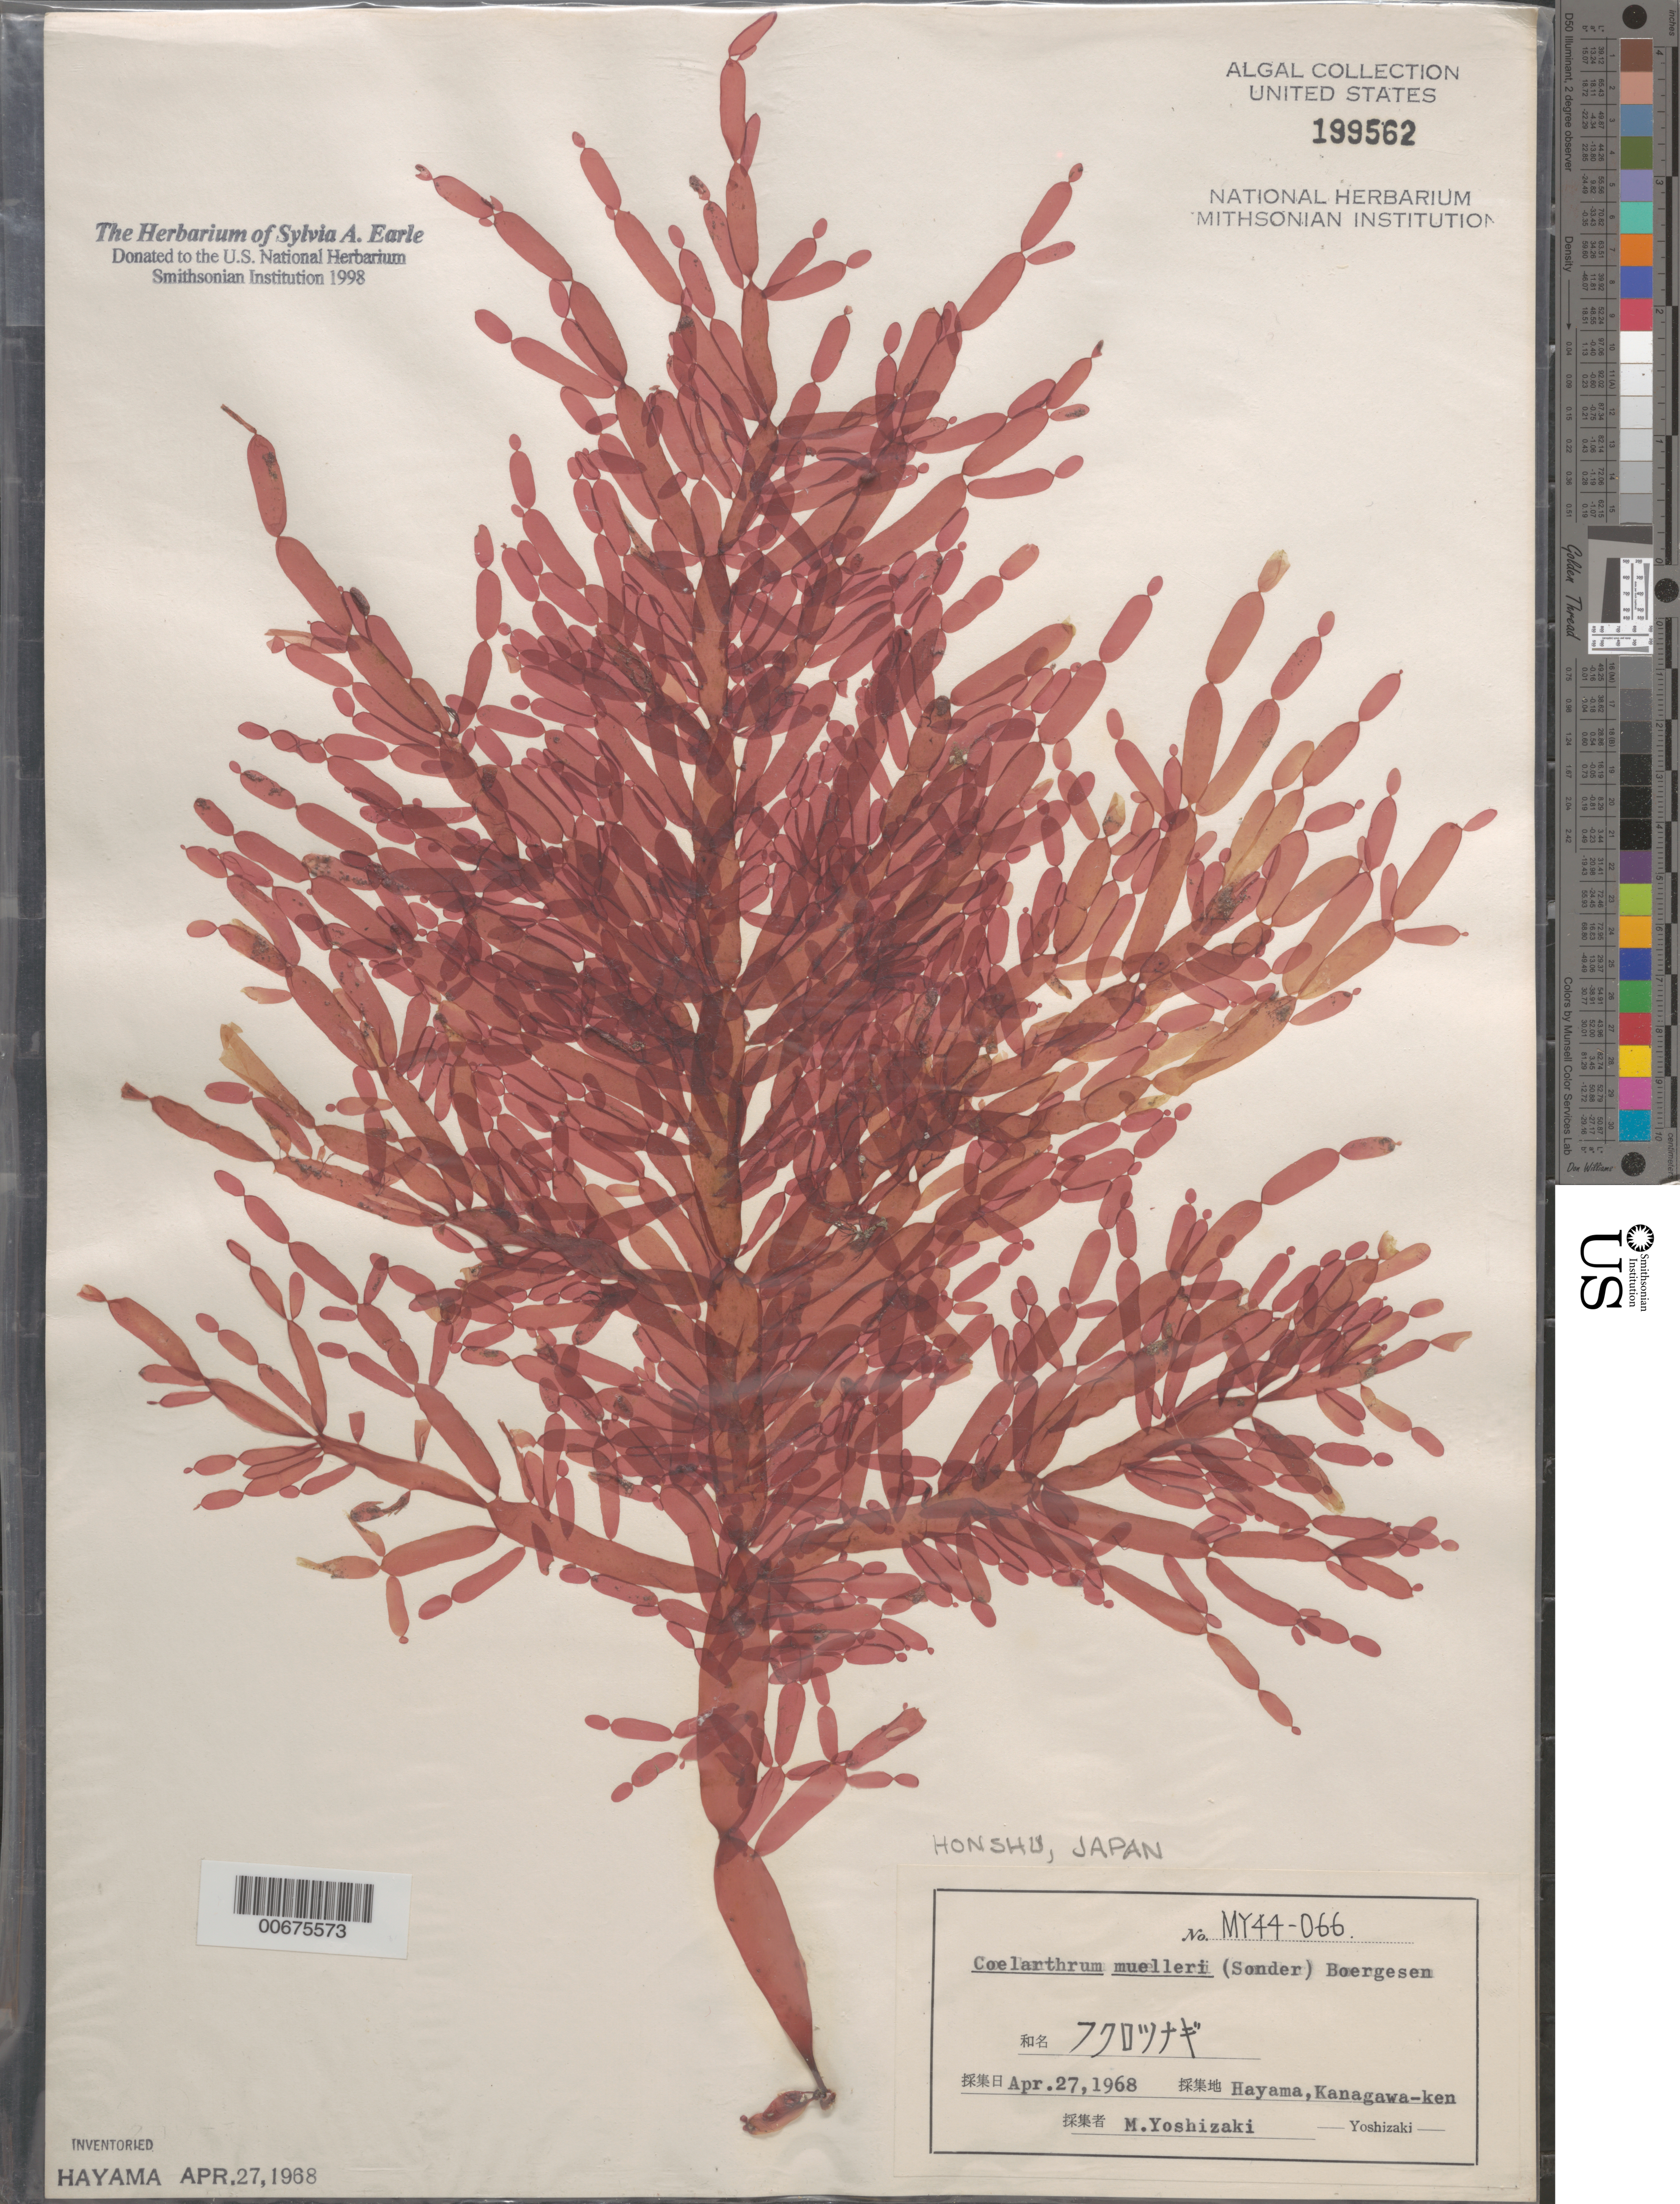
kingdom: Plantae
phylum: Rhodophyta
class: Florideophyceae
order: Rhodymeniales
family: Rhodymeniaceae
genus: Coelarthrum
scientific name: Coelarthrum opuntia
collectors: M. Yoshizaki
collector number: My 44-066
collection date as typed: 27 Apr 1968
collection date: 1968-04-27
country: Japan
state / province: Kanagawa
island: Honshu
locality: Hayama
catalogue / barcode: US 199562